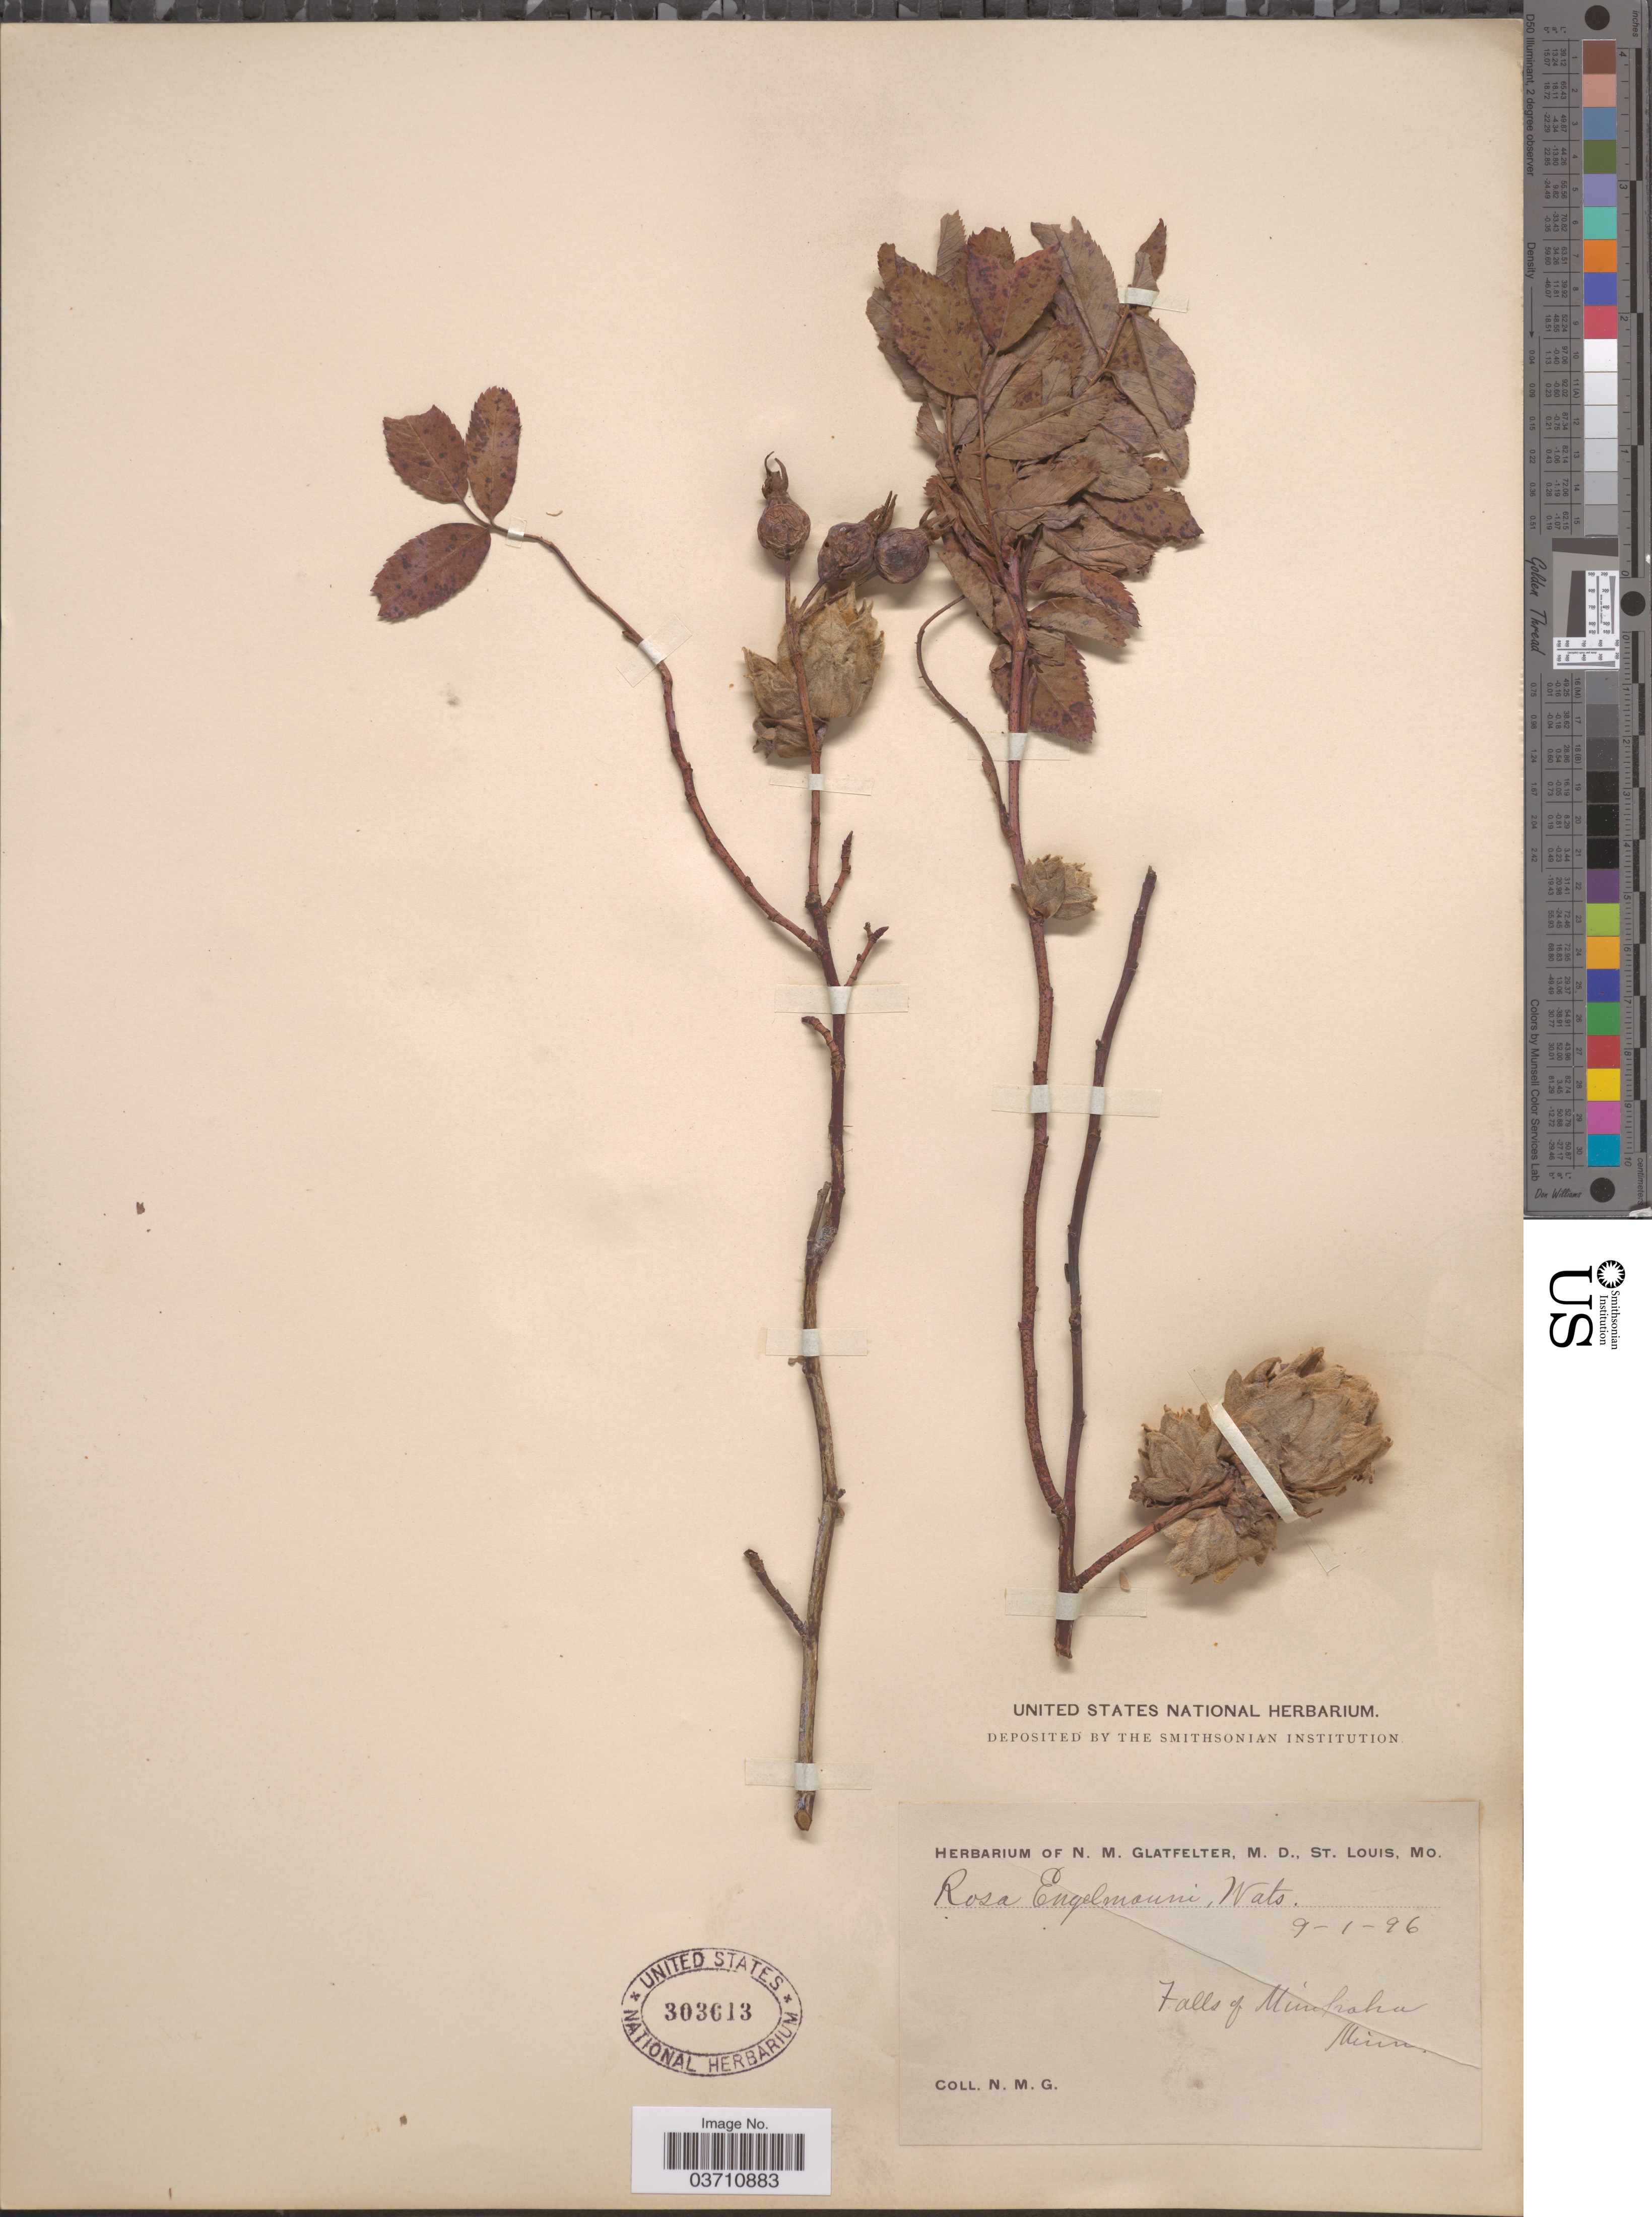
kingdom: Plantae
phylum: Tracheophyta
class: Magnoliopsida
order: Rosales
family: Rosaceae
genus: Rosa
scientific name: Rosa engelmannii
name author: S. Watson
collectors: N. M. Glatfelter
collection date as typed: Transcribed d/m/y: 9/1/96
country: United States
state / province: Minnesota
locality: Falls of Minnehaha.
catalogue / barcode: US 303613